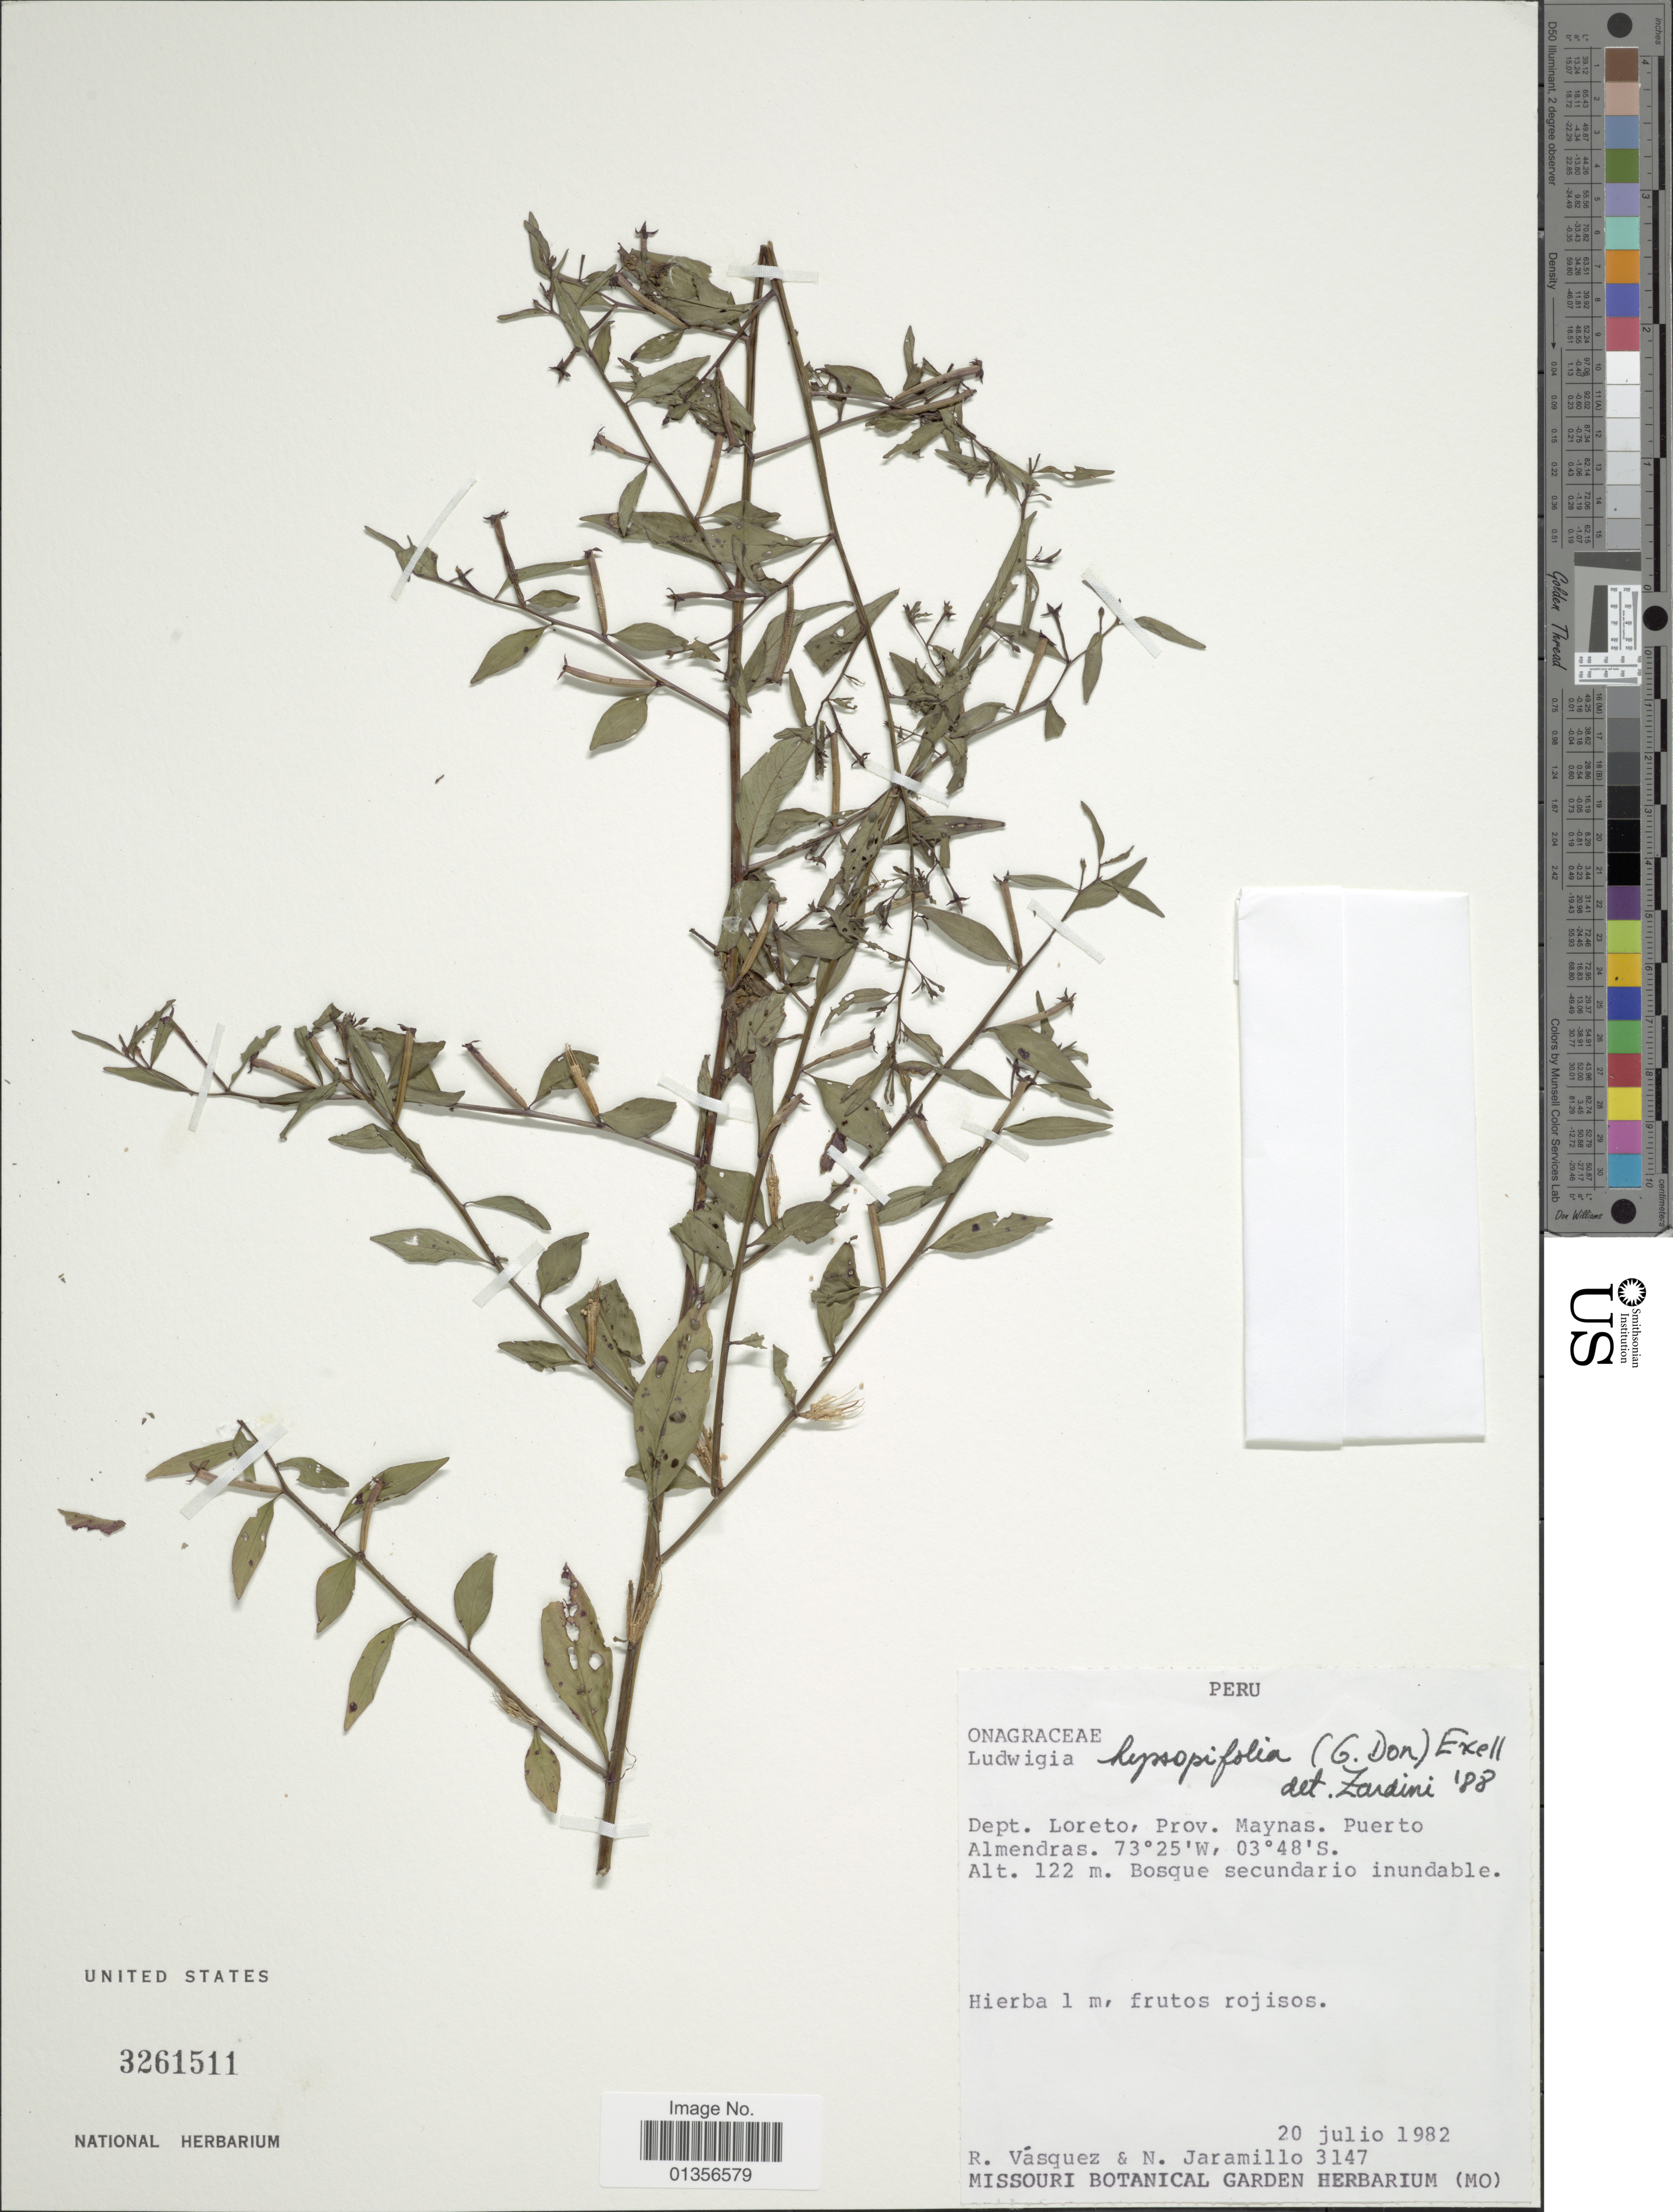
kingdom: Plantae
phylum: Tracheophyta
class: Magnoliopsida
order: Myrtales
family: Onagraceae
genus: Ludwigia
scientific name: Ludwigia hyssopifolia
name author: (G. Don) Exell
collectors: R. Vásquez & N. Jaramillo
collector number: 3147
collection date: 1982-07-20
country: Peru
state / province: Loreto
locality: Prov. Maynas. Puerto Almendras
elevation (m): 122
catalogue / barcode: US 3261511